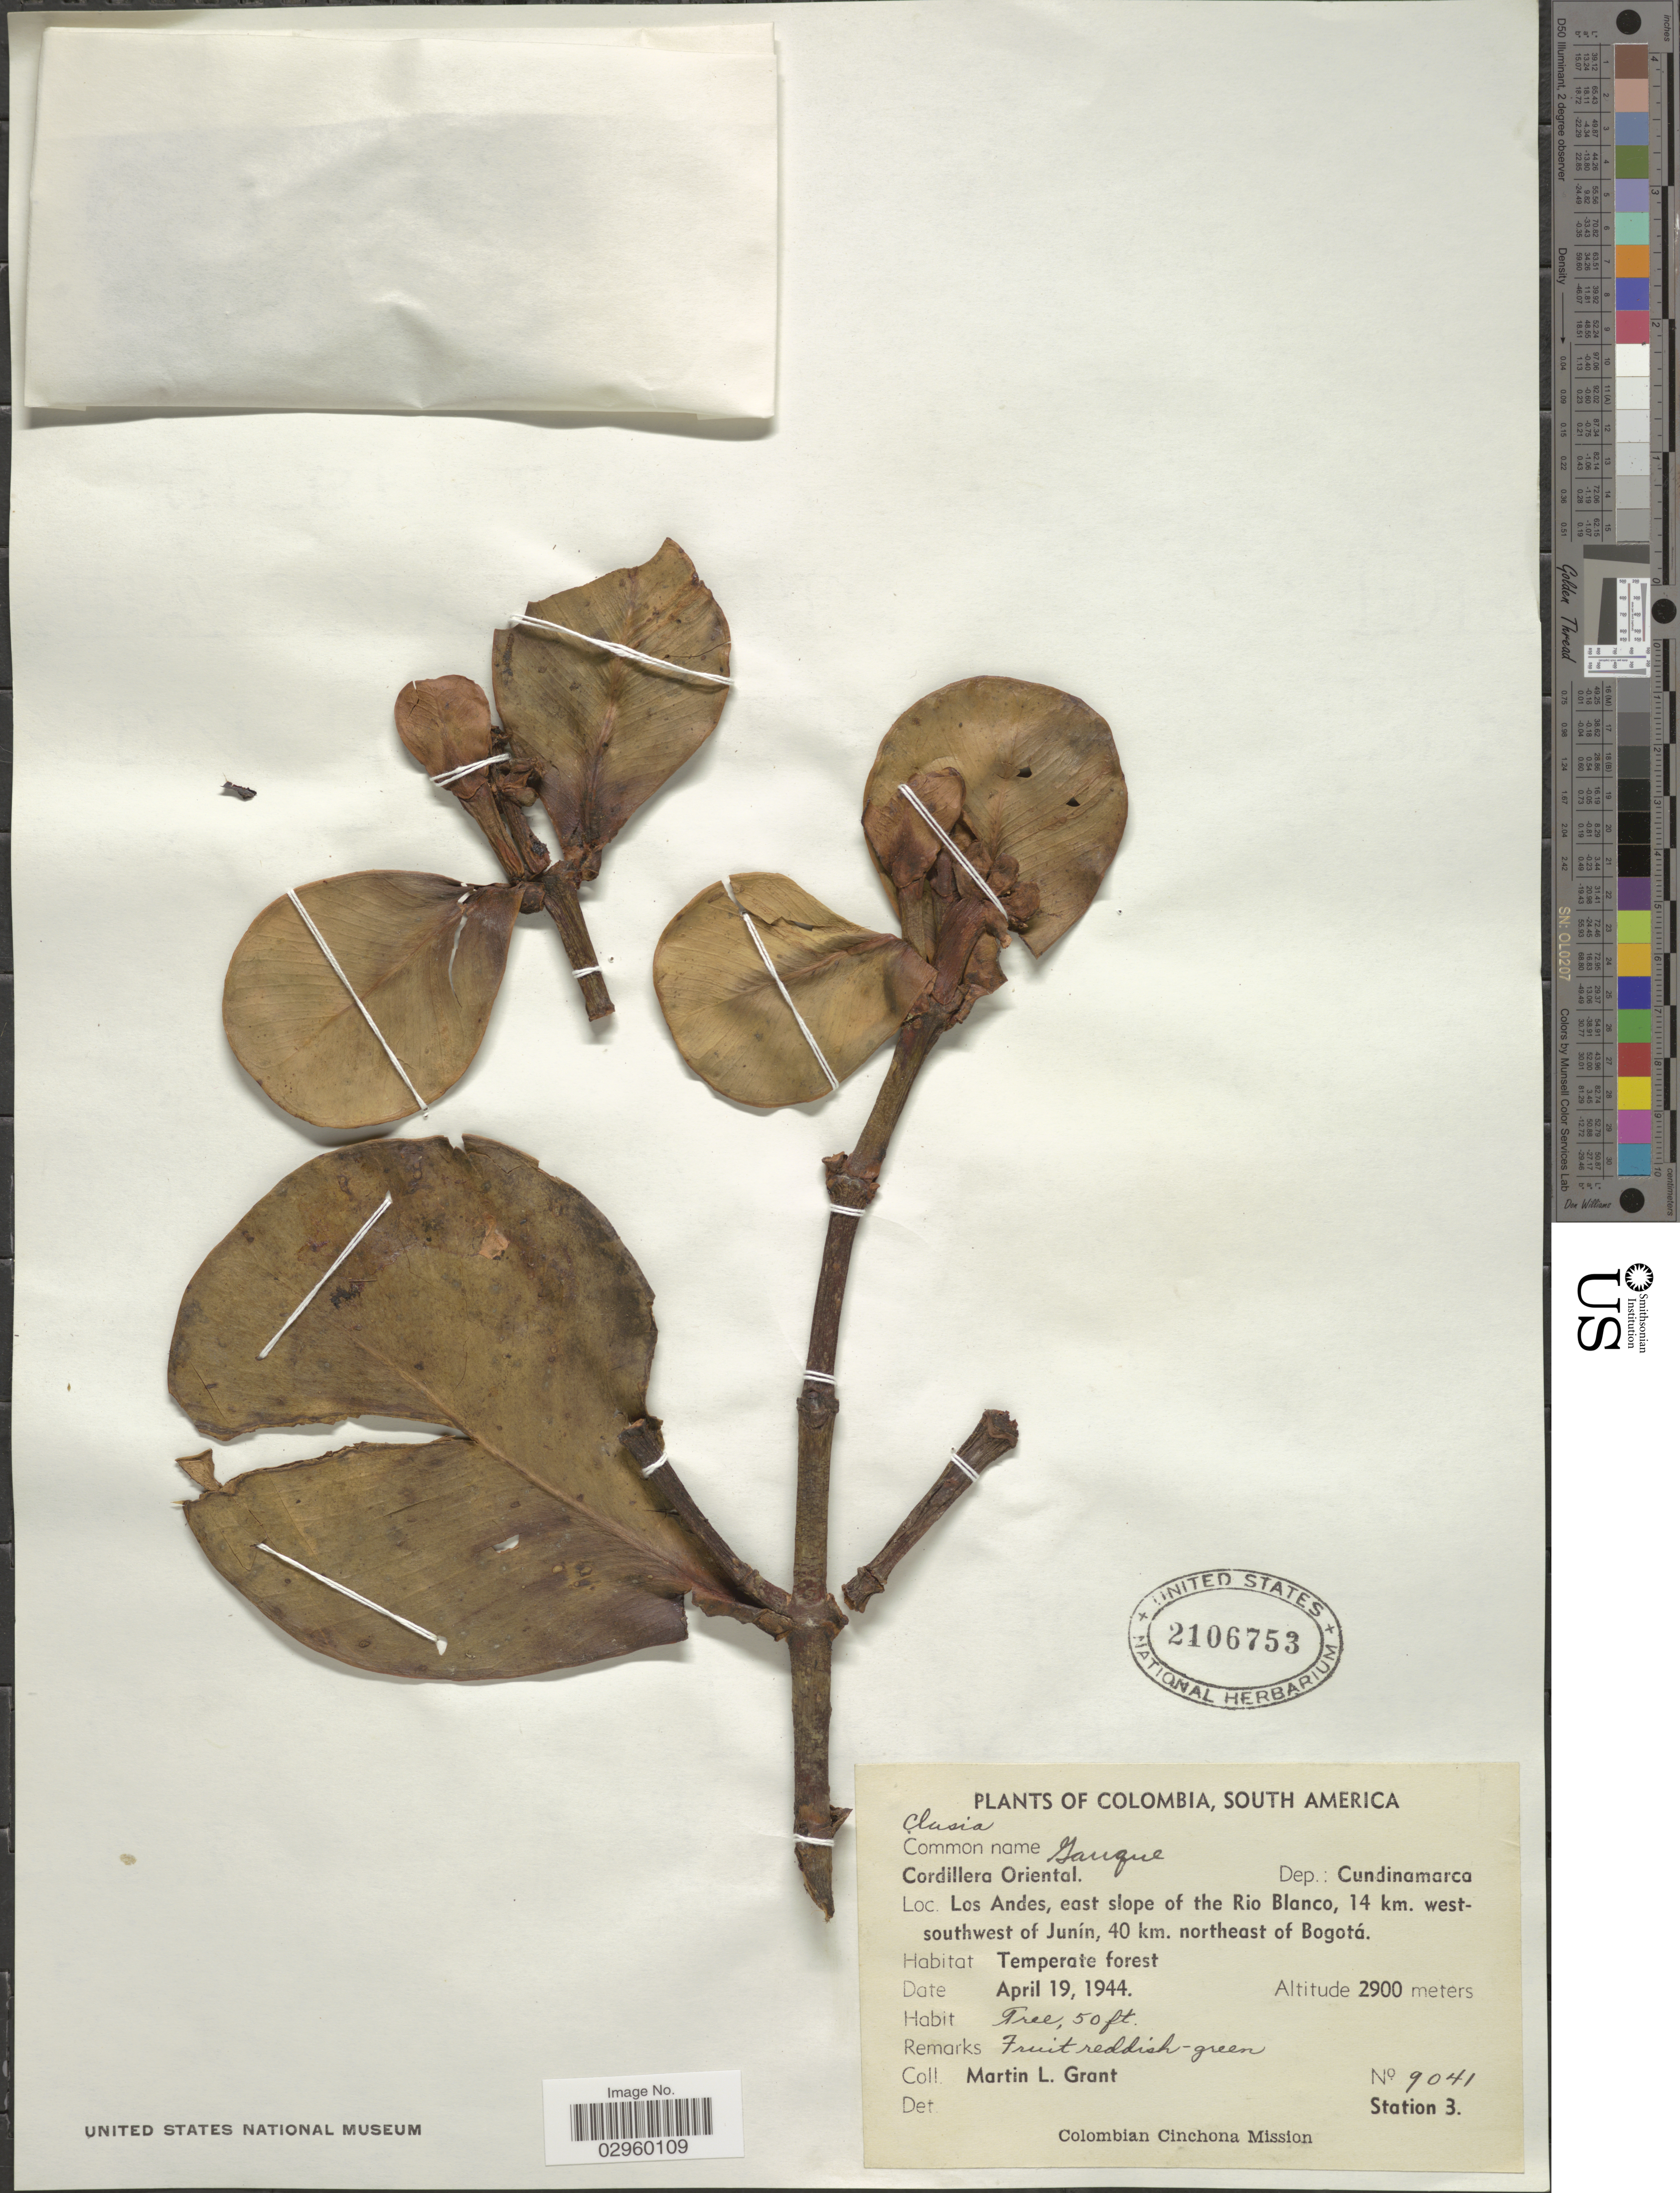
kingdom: Plantae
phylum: Tracheophyta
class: Magnoliopsida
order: Malpighiales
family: Clusiaceae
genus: Clusia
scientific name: Clusia sp.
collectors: M. L. Grant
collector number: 9041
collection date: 1944-04-19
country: Colombia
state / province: Cundinamarca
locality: Cordillera Oriental, Dep.: Cundinamarca, Los Andes, east slope of the Rio Blanco, 14 km. west-southwest of Junín, 40 km. northeast of Bogotá, Station 3.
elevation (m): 2900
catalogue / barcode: US 2106753